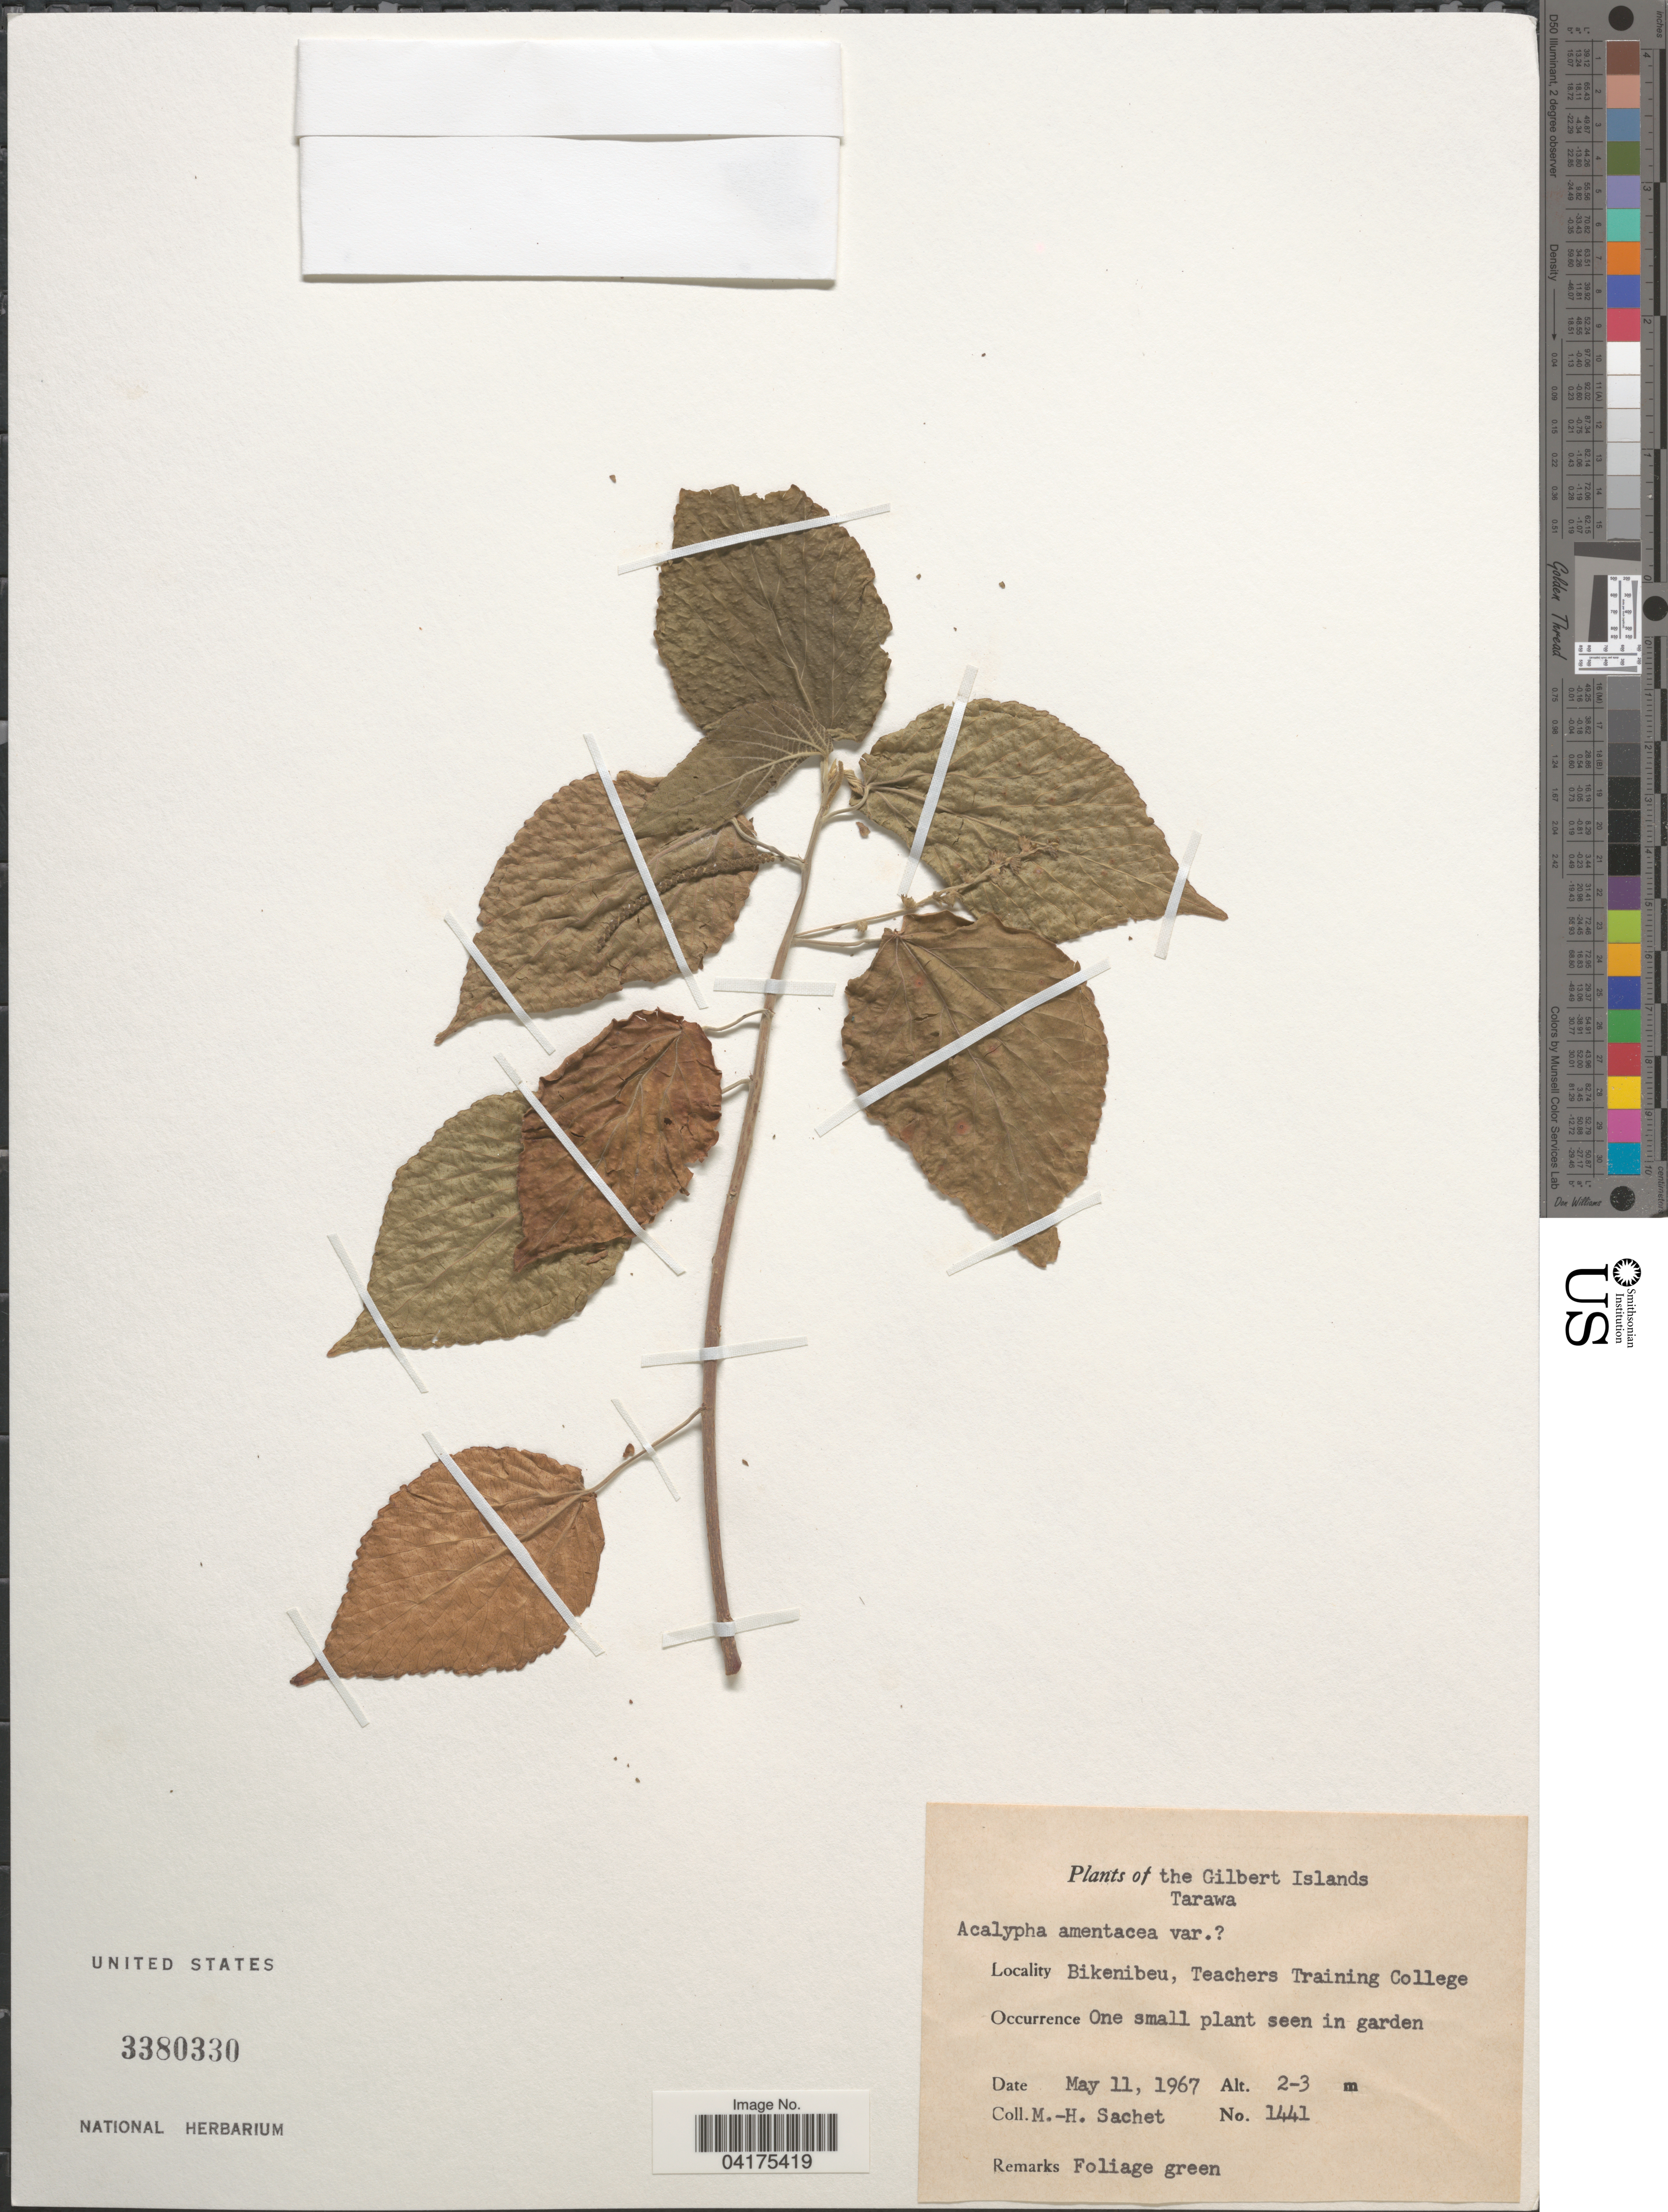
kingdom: Plantae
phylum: Tracheophyta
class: Magnoliopsida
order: Malpighiales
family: Euphorbiaceae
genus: Acalypha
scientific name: Acalypha amentacea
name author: Roxb.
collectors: M.-H. Sachet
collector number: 1441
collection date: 1967-05-11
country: Kiribati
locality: The Gilbert Islands. Tarawa. Bikenibeu, Teachers Training College. One small plant seen in garden.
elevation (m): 2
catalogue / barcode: US 3380330